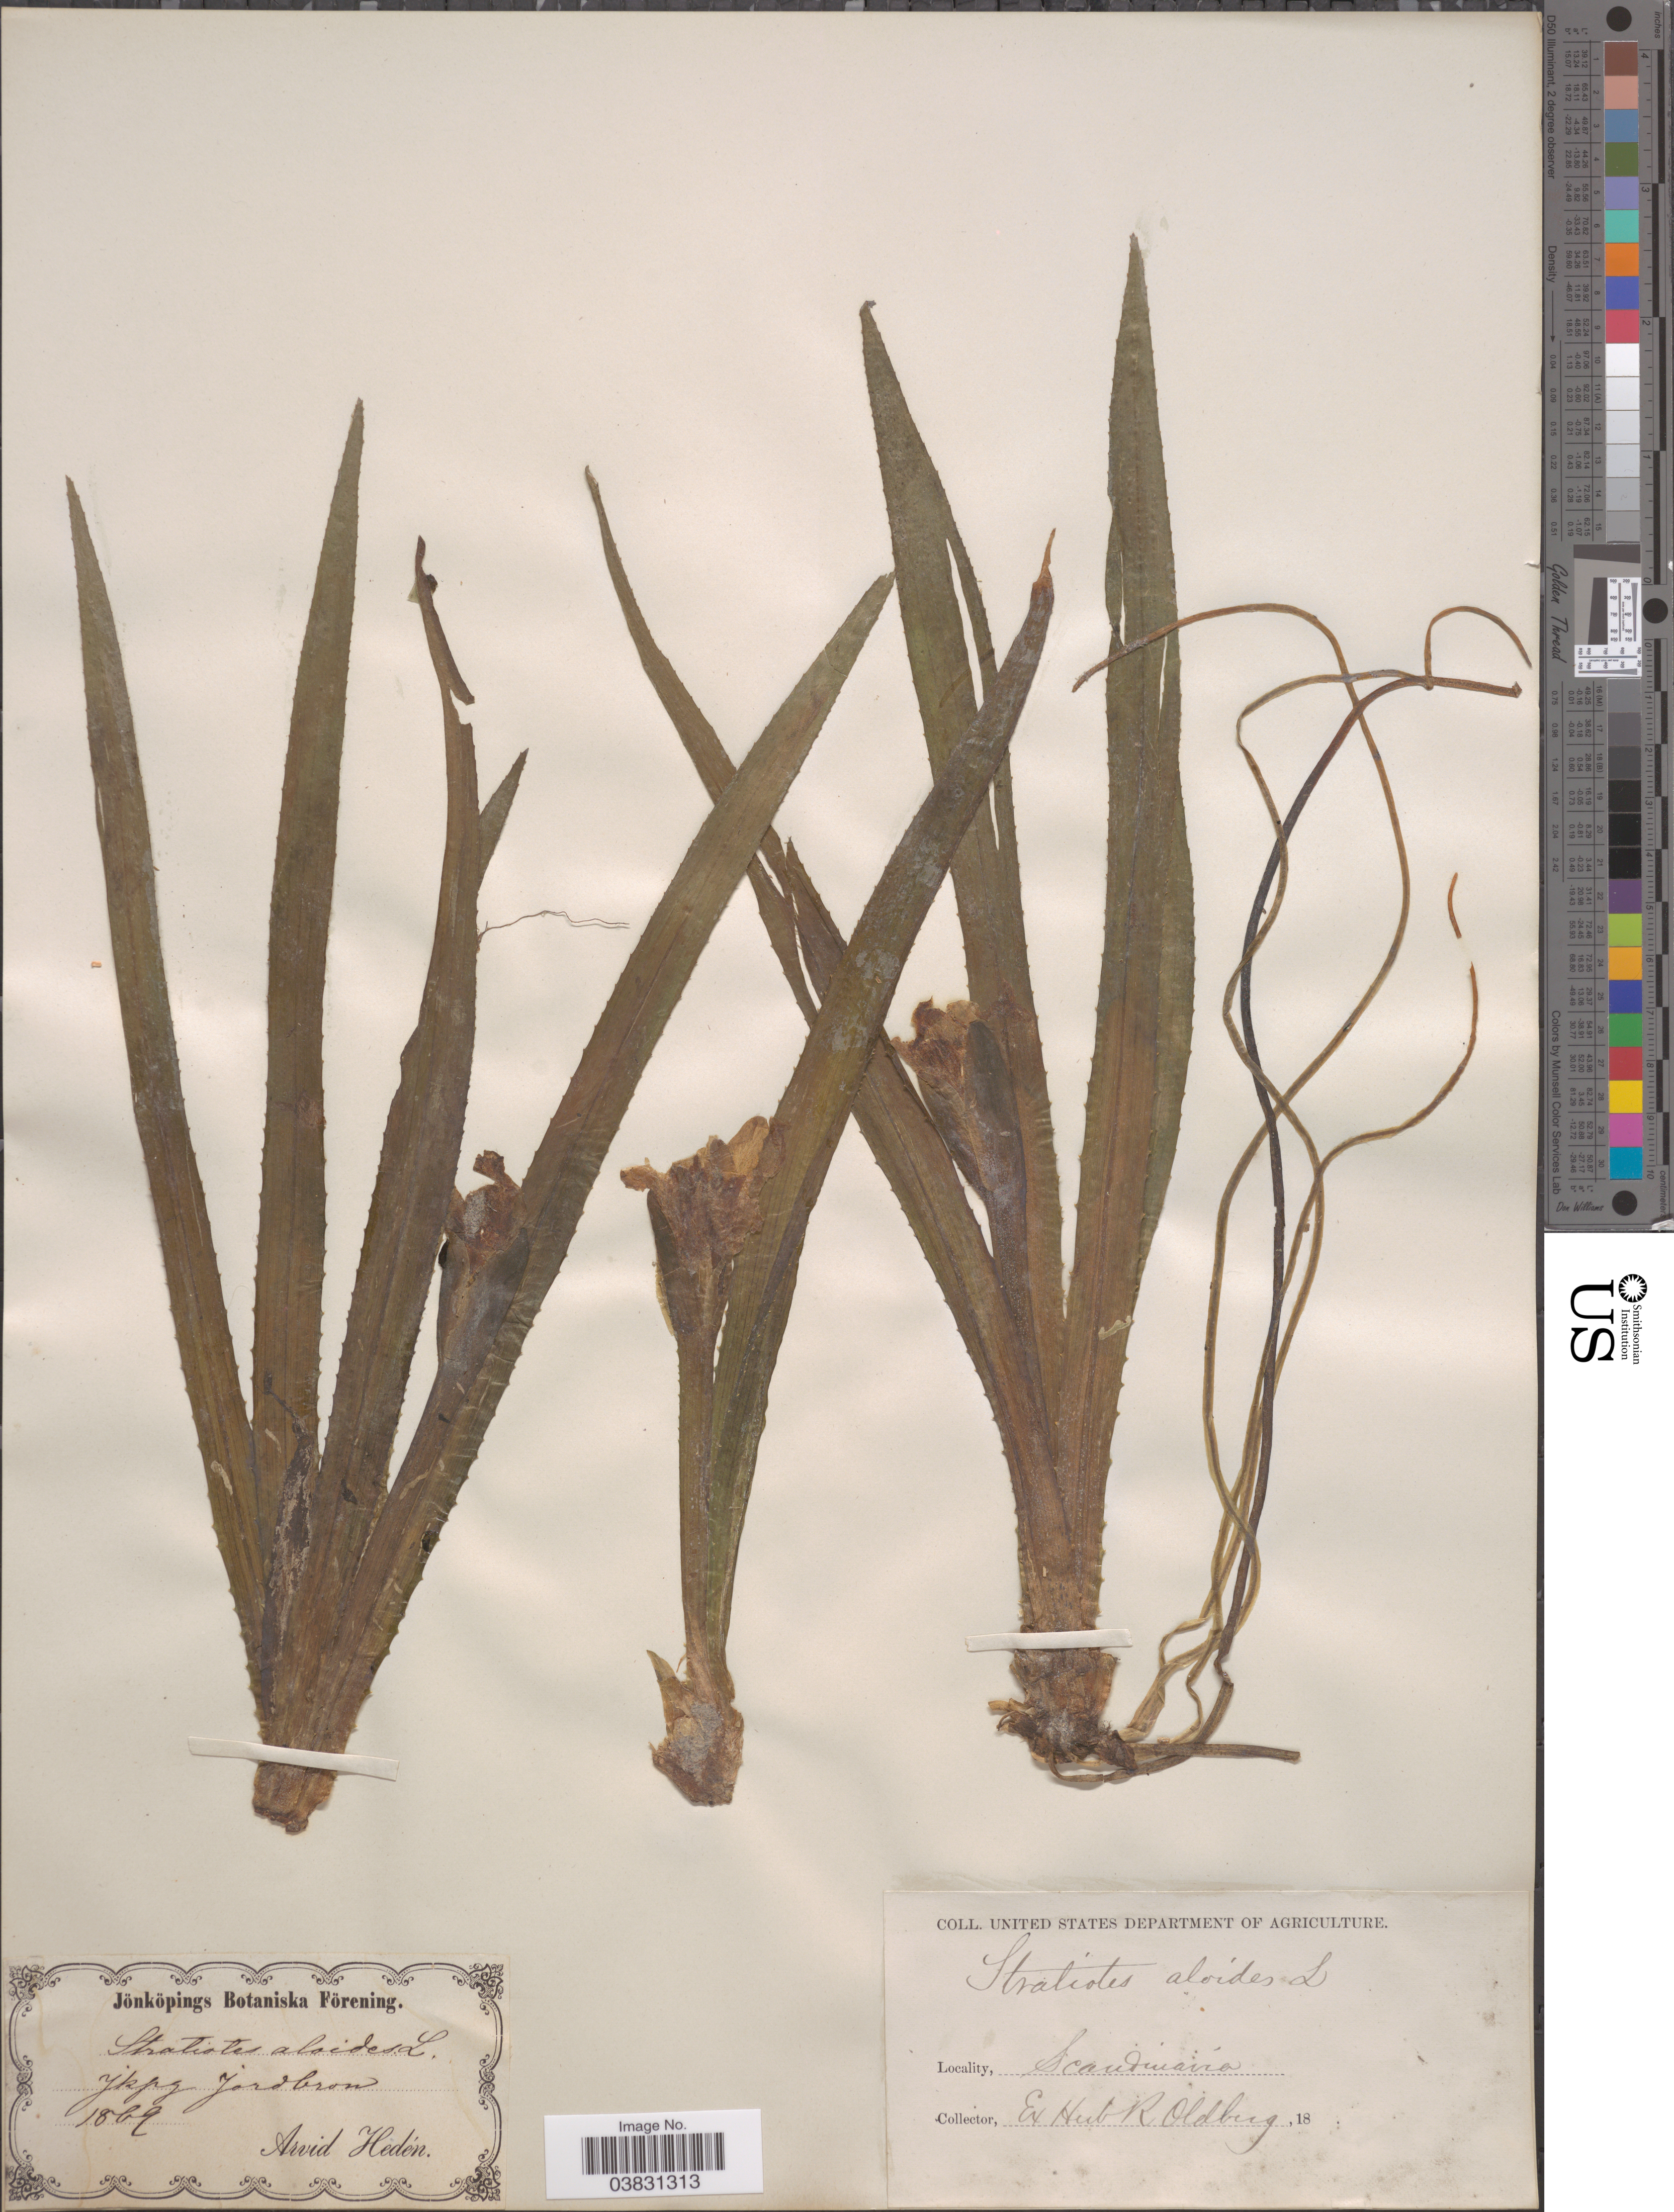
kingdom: Plantae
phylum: Tracheophyta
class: Liliopsida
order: Alismatales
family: Hydrocharitaceae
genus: Stratiotes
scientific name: Stratiotes aloides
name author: L.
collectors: ex herb. R. Oldberg & A. Hedén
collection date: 1849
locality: Scandinavia. yppg [interpreted] Jòrdbron [interpreted].